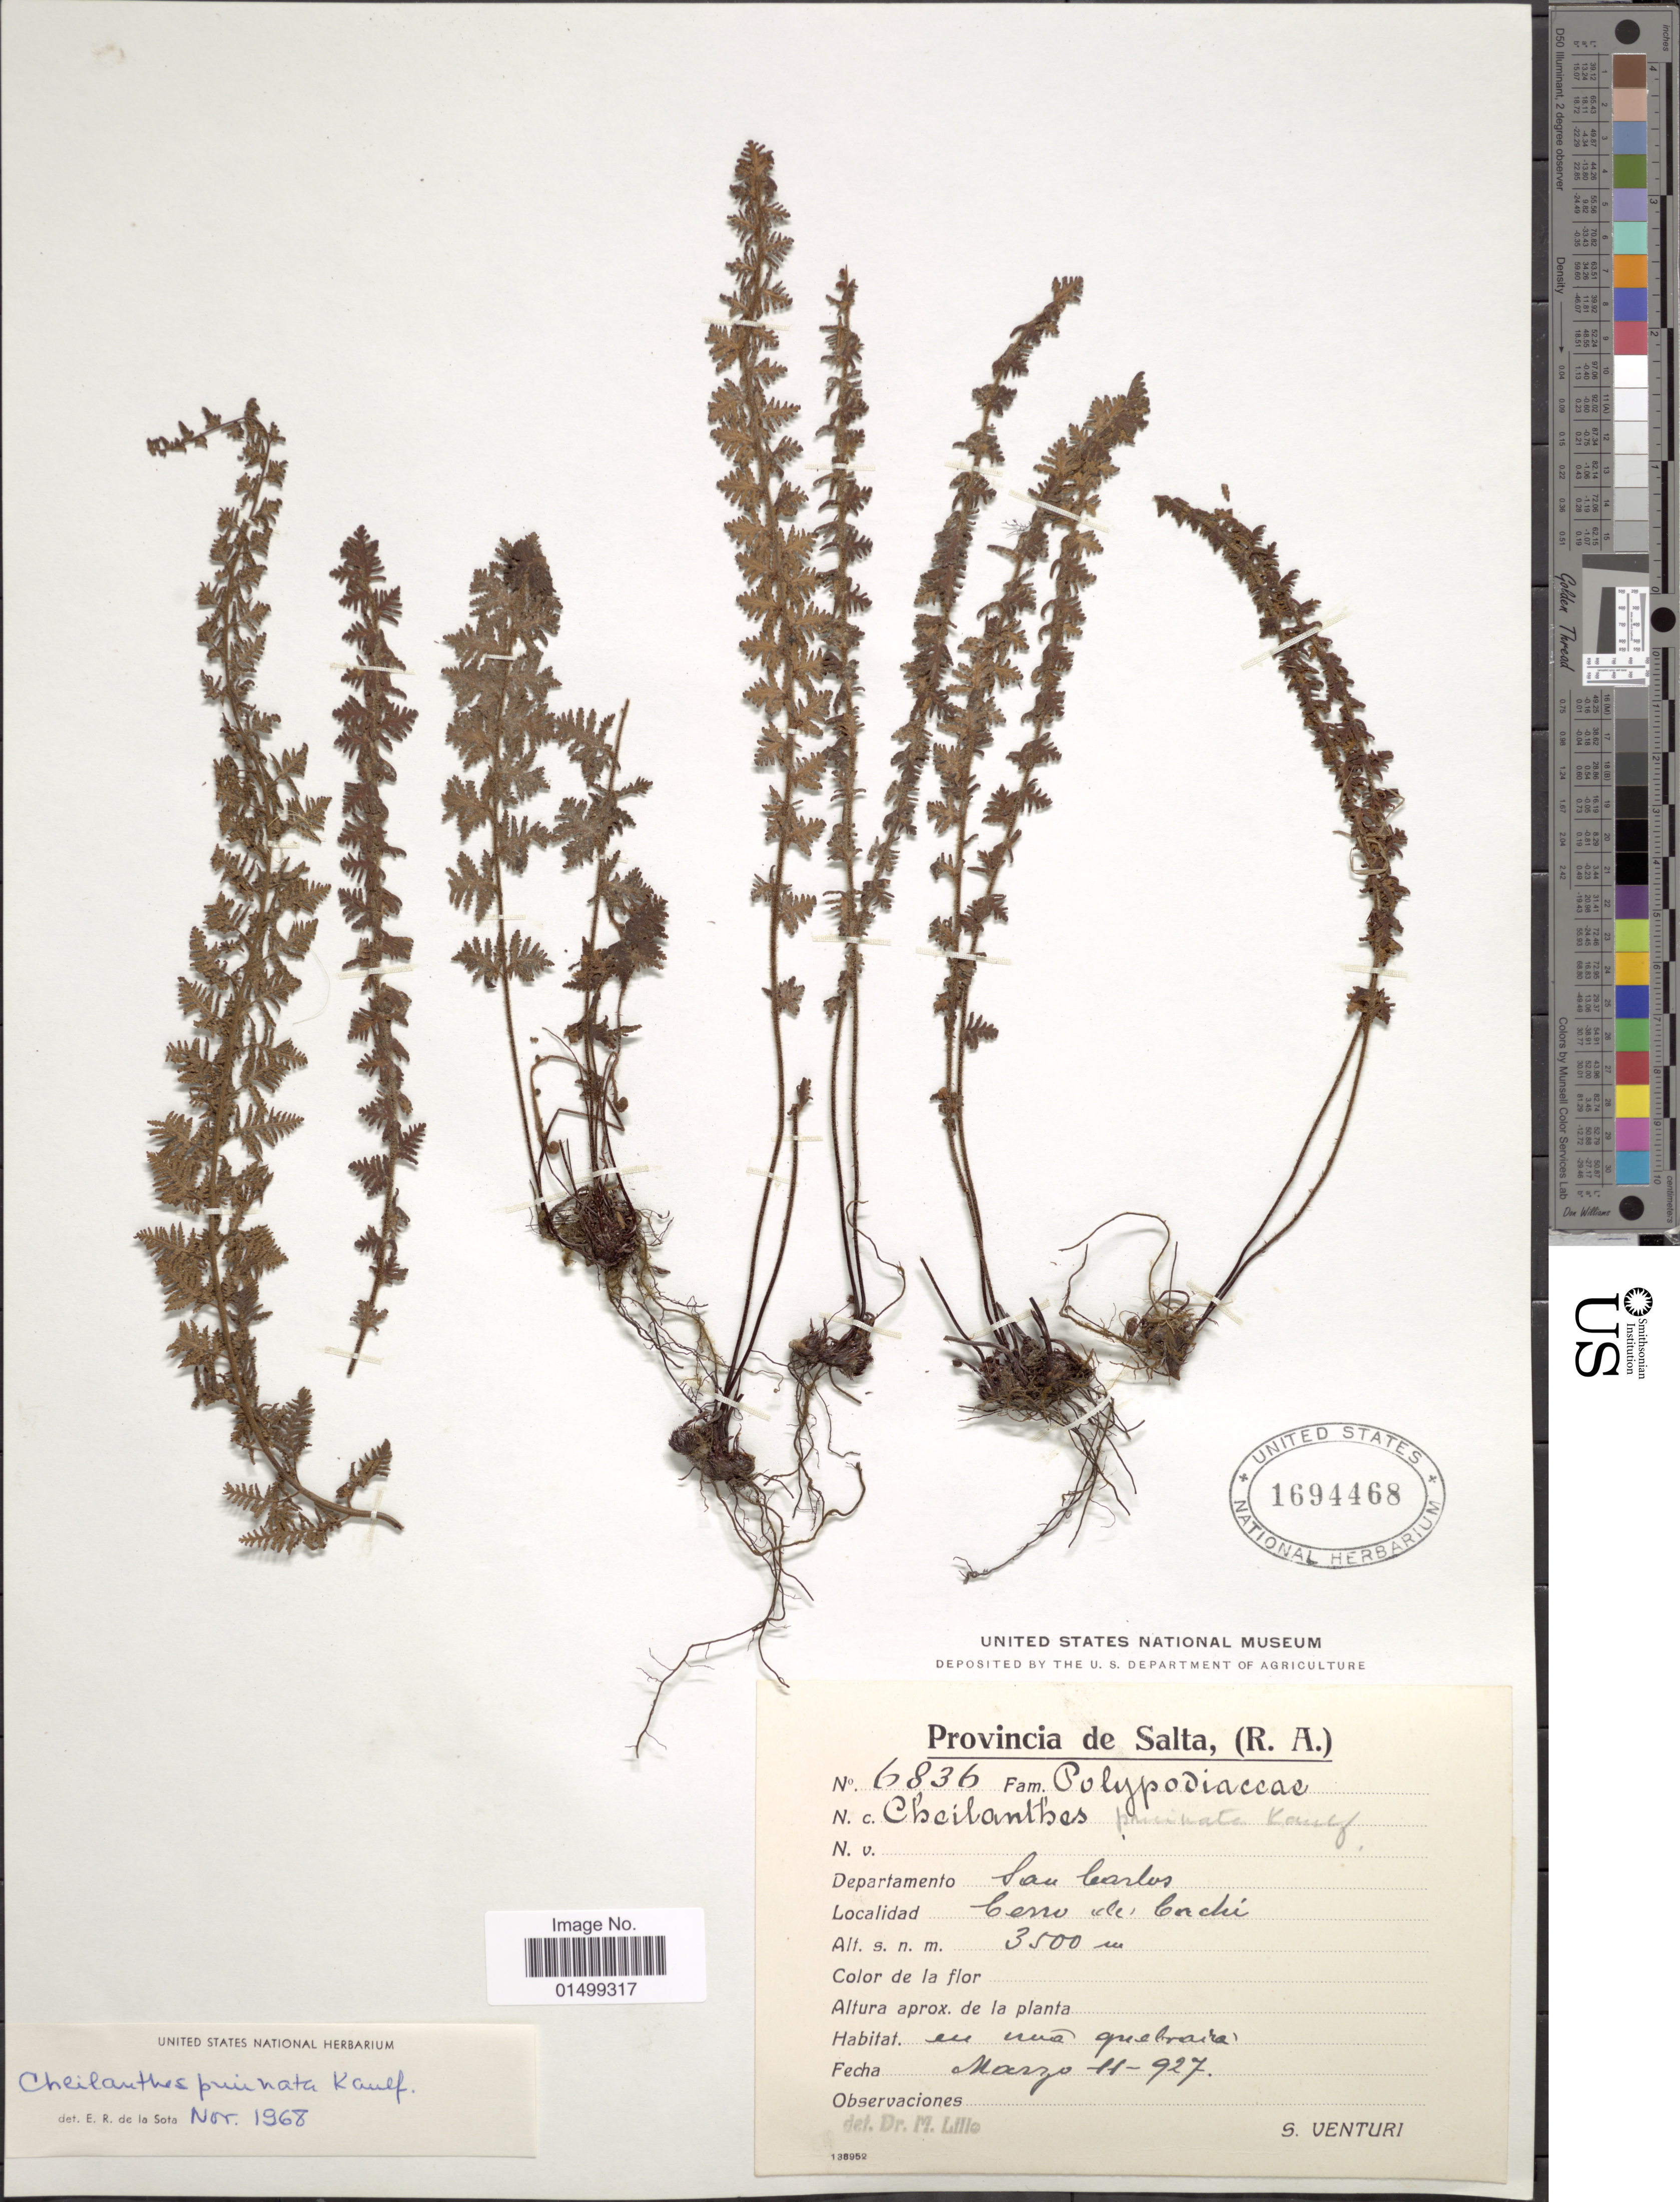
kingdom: Plantae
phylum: Tracheophyta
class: Polypodiopsida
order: Polypodiales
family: Pteridaceae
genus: Cheilanthes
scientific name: Cheilanthes pruinata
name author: Kaulf.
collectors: S. Venturi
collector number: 6836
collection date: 1927-03-11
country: Argentina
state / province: Salta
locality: San Carlos, Cerro de Cachi.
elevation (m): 3500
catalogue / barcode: US 1694468